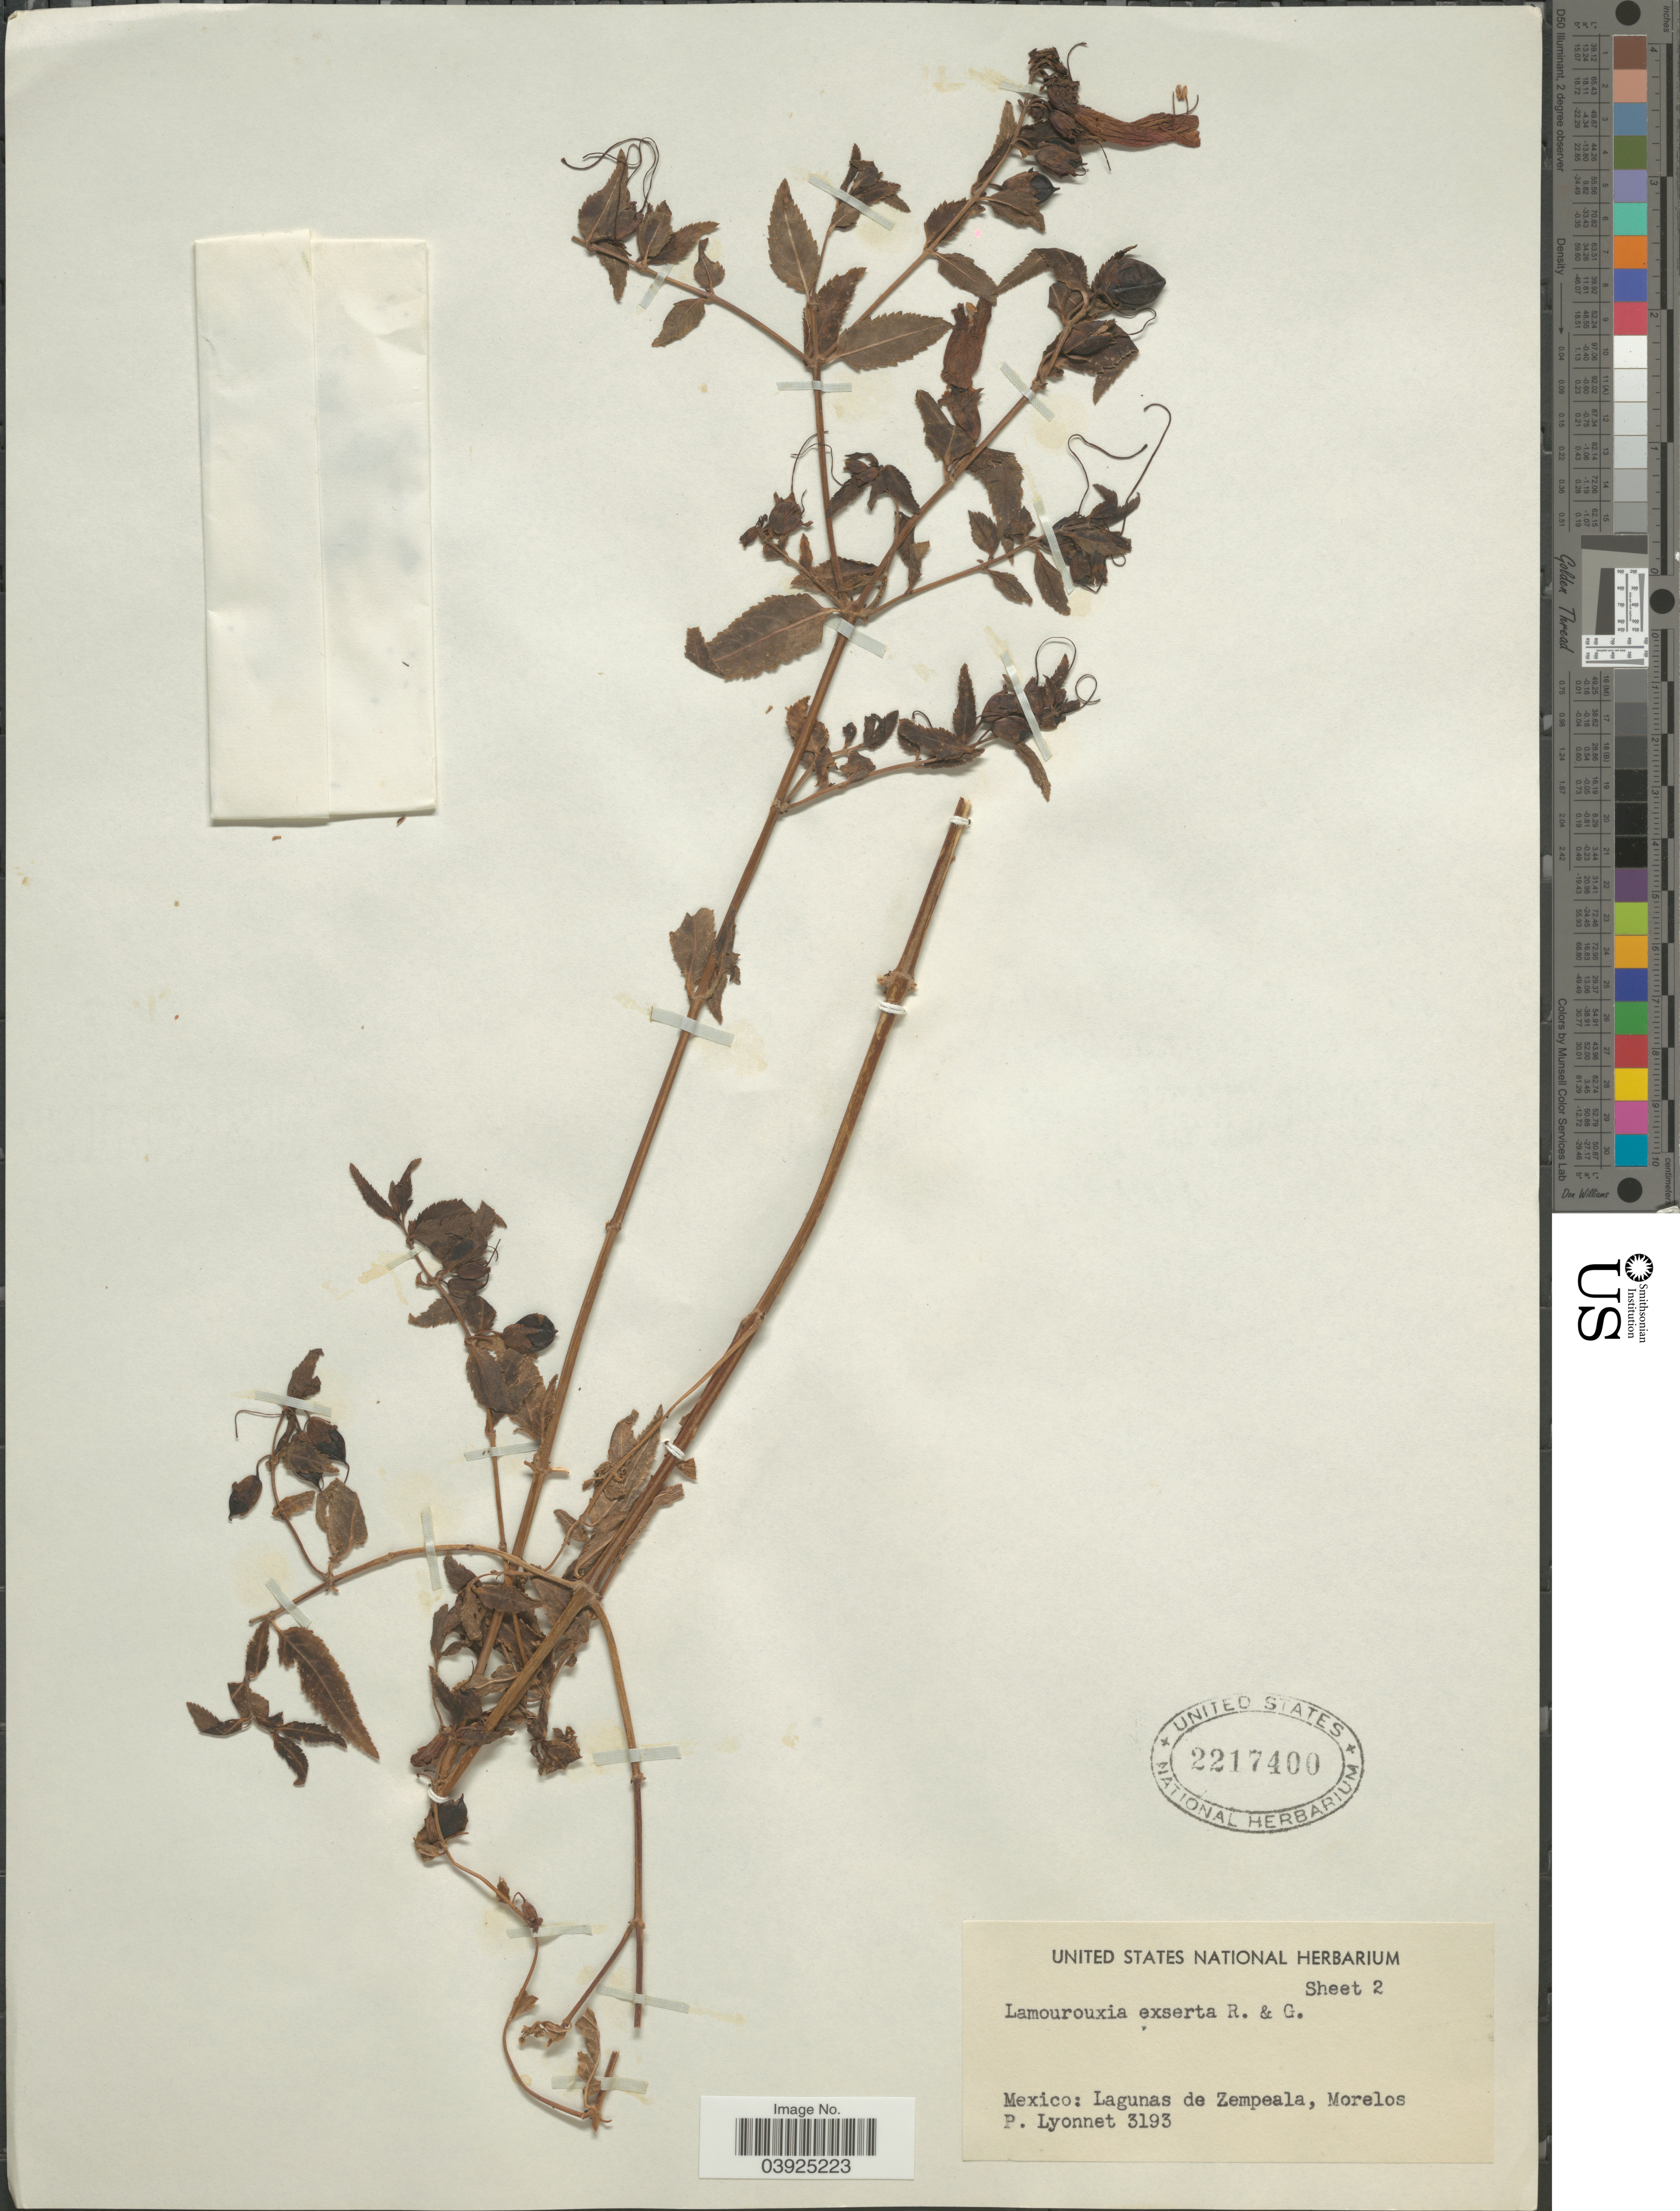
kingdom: Plantae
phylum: Tracheophyta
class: Magnoliopsida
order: Lamiales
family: Orobanchaceae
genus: Lamourouxia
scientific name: Lamourouxia exserta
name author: B.L. Rob. & Greenm.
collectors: P. Lyonnet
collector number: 3193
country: Mexico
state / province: Morelos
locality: Lagunas de Zempeala.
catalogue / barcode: US 2217400